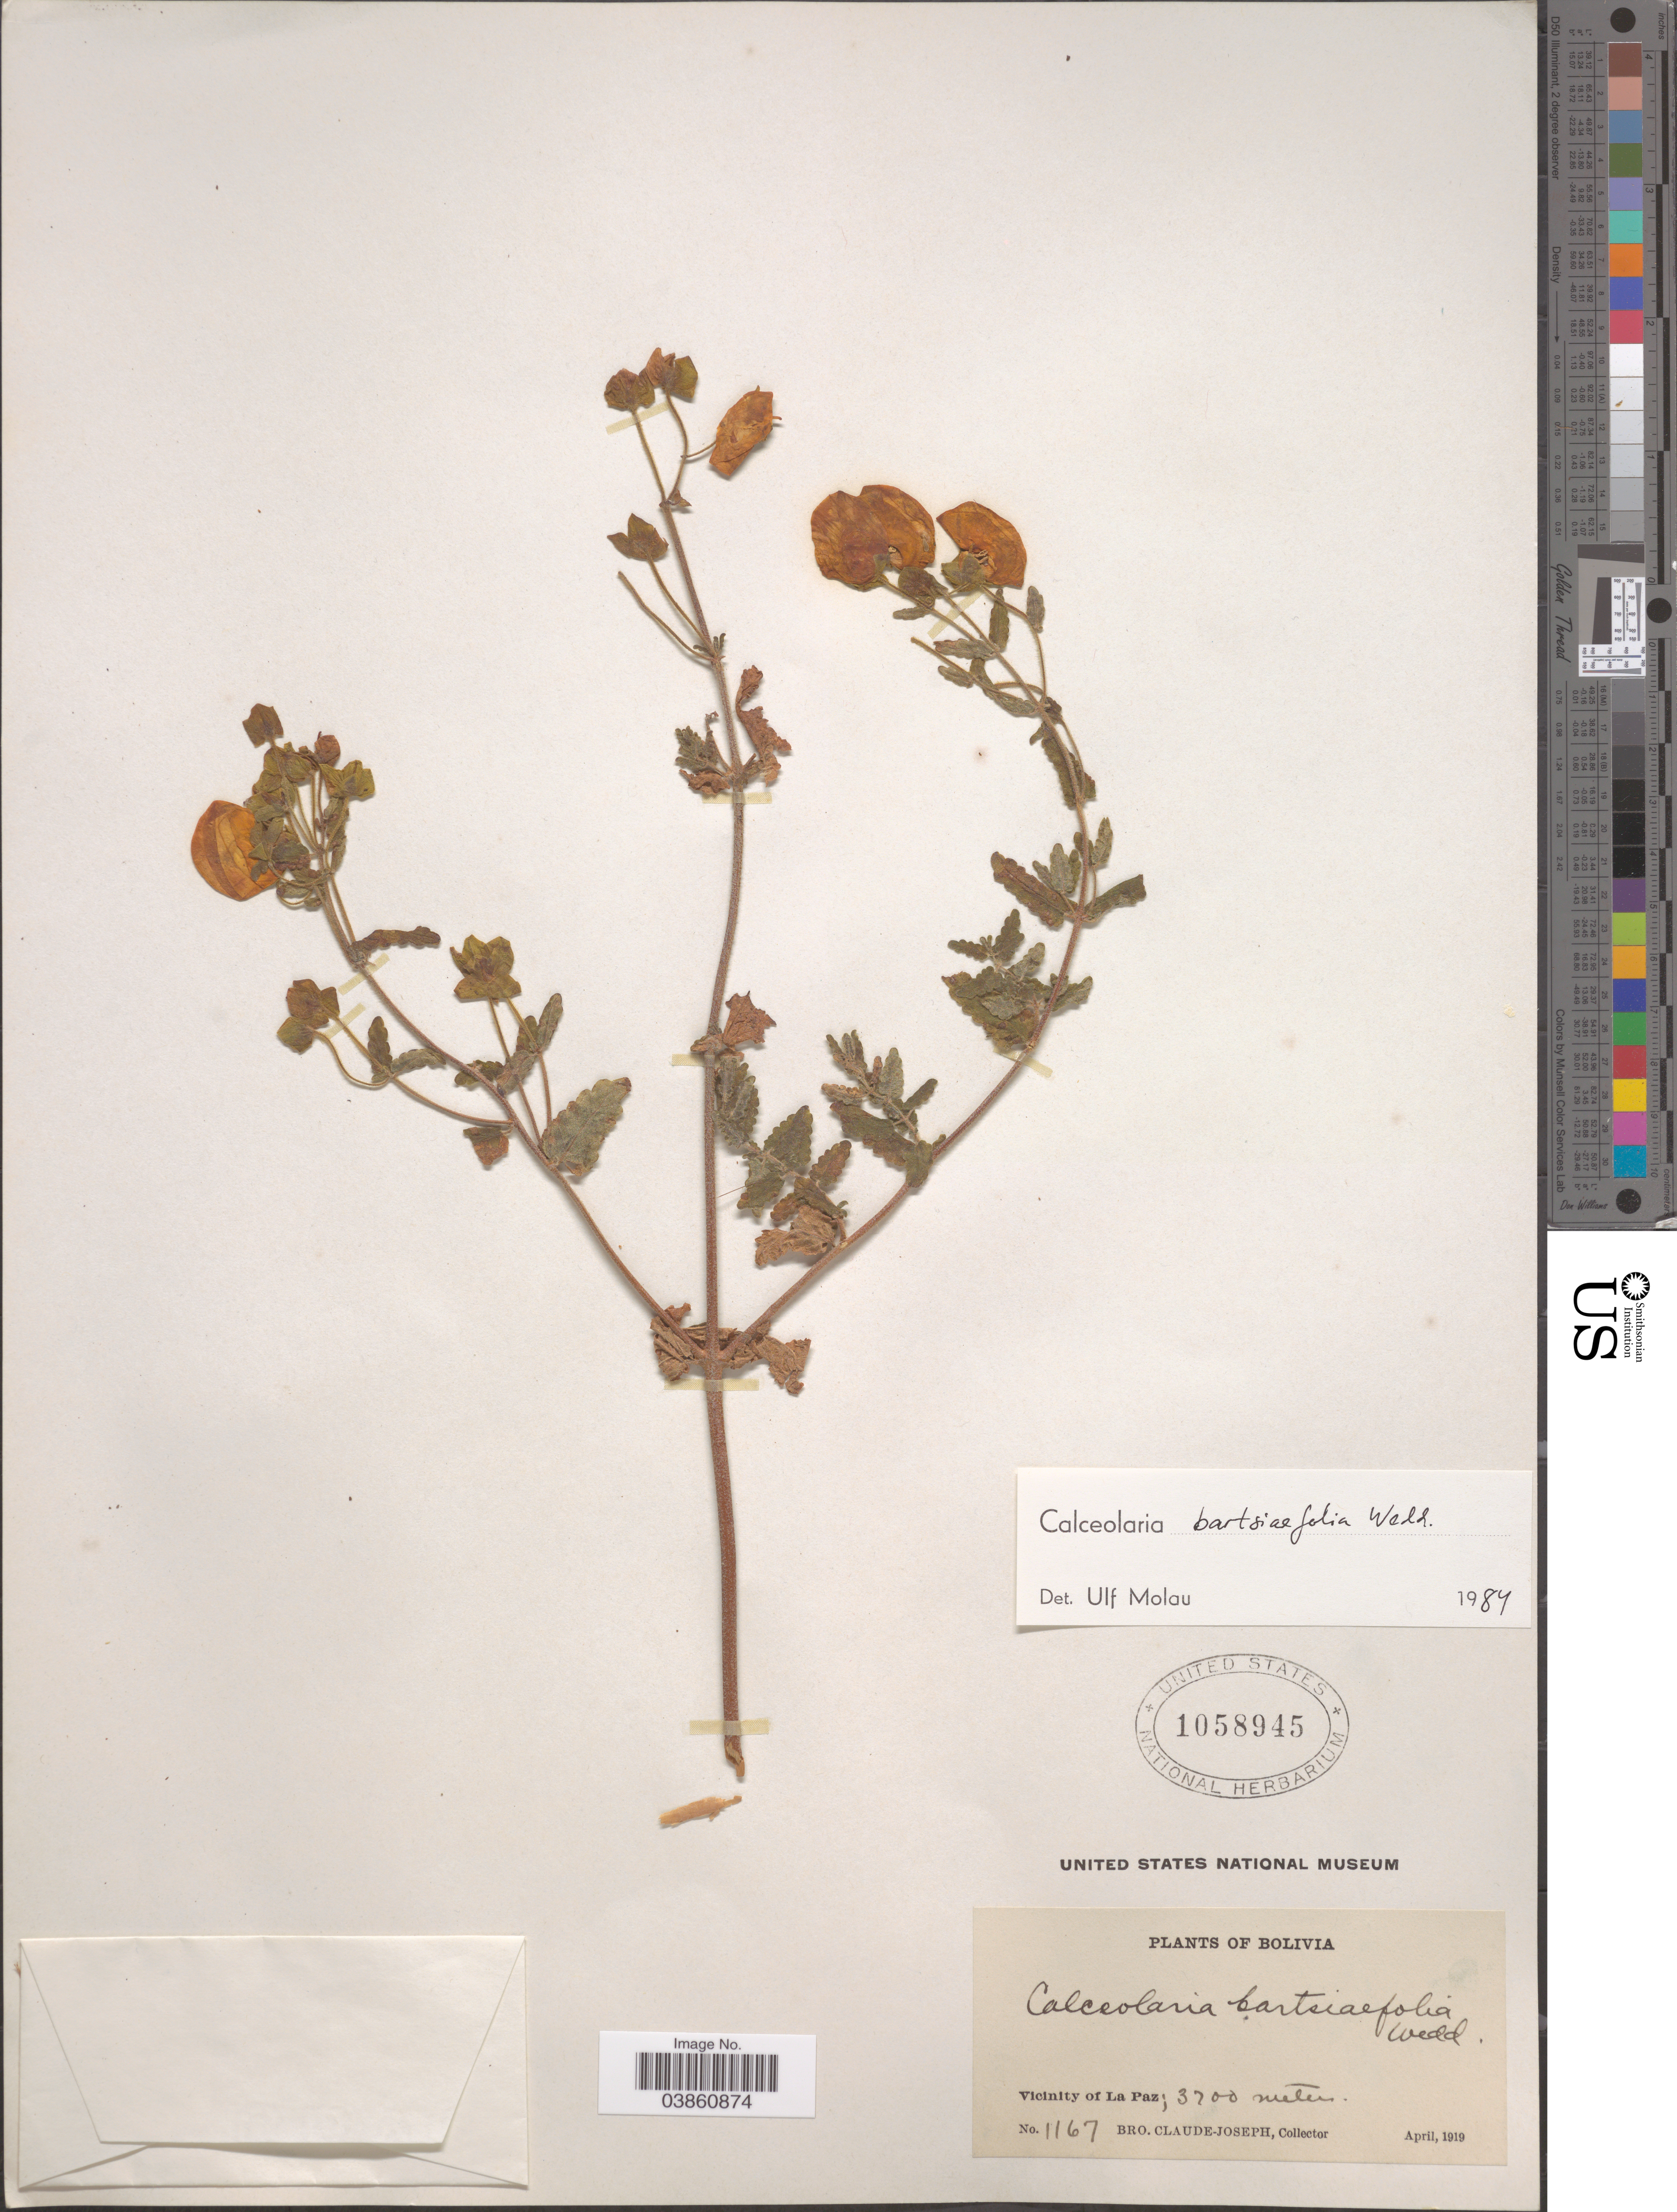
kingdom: Plantae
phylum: Tracheophyta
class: Magnoliopsida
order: Lamiales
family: Calceolariaceae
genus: Calceolaria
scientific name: Calceolaria bartsiifolia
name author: Wedd.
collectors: Bro. Claude-Joseph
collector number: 1167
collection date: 1919-04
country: Bolivia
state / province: La Paz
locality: Vicinity of La Paz.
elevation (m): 3700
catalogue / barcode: US 1058945